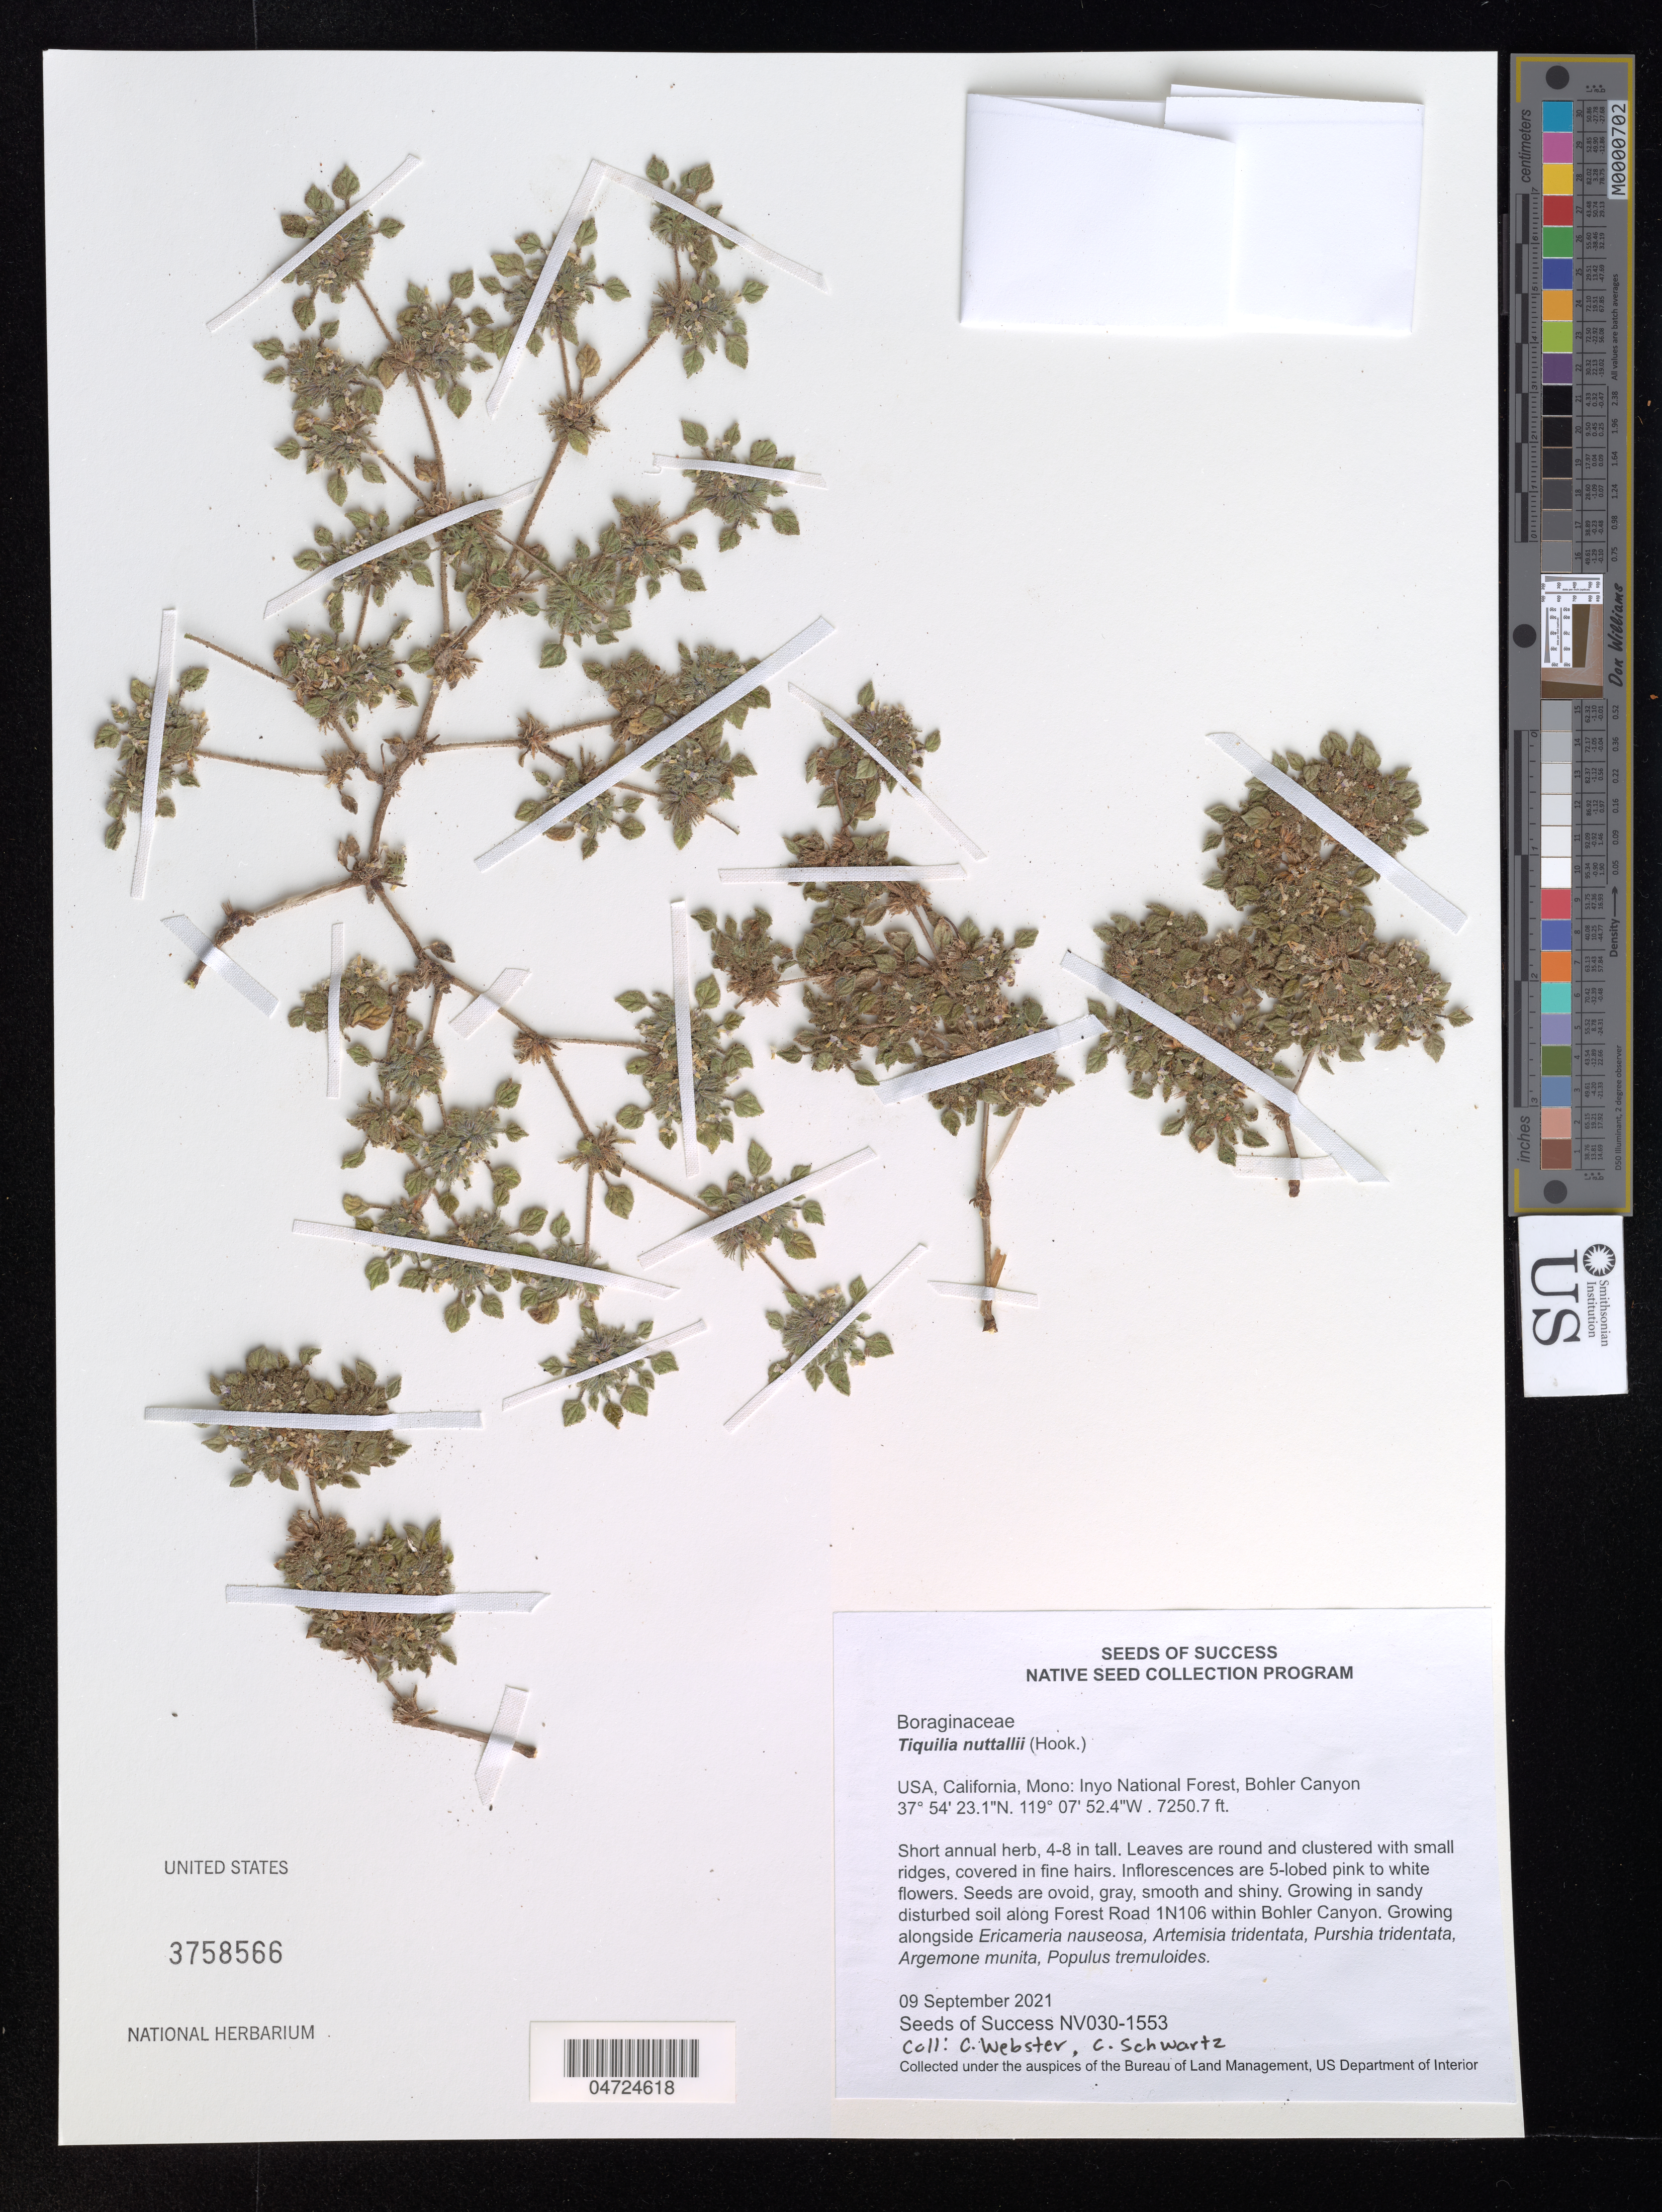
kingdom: Plantae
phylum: Tracheophyta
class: Magnoliopsida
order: Boraginales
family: Ehretiaceae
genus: Tiquilia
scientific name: Tiquilia nuttallii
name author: (Hook.) A.T. Richardson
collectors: C. Webster & C. Schwartz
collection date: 2021-09-09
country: United States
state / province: California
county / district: Mono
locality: Mono: Inyo National Forest, Bohler Canyon. Growing in sandy disturbed soil along Forest Road 1N106 within Bohler Canyon.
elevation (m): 2210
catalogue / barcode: US 3758566